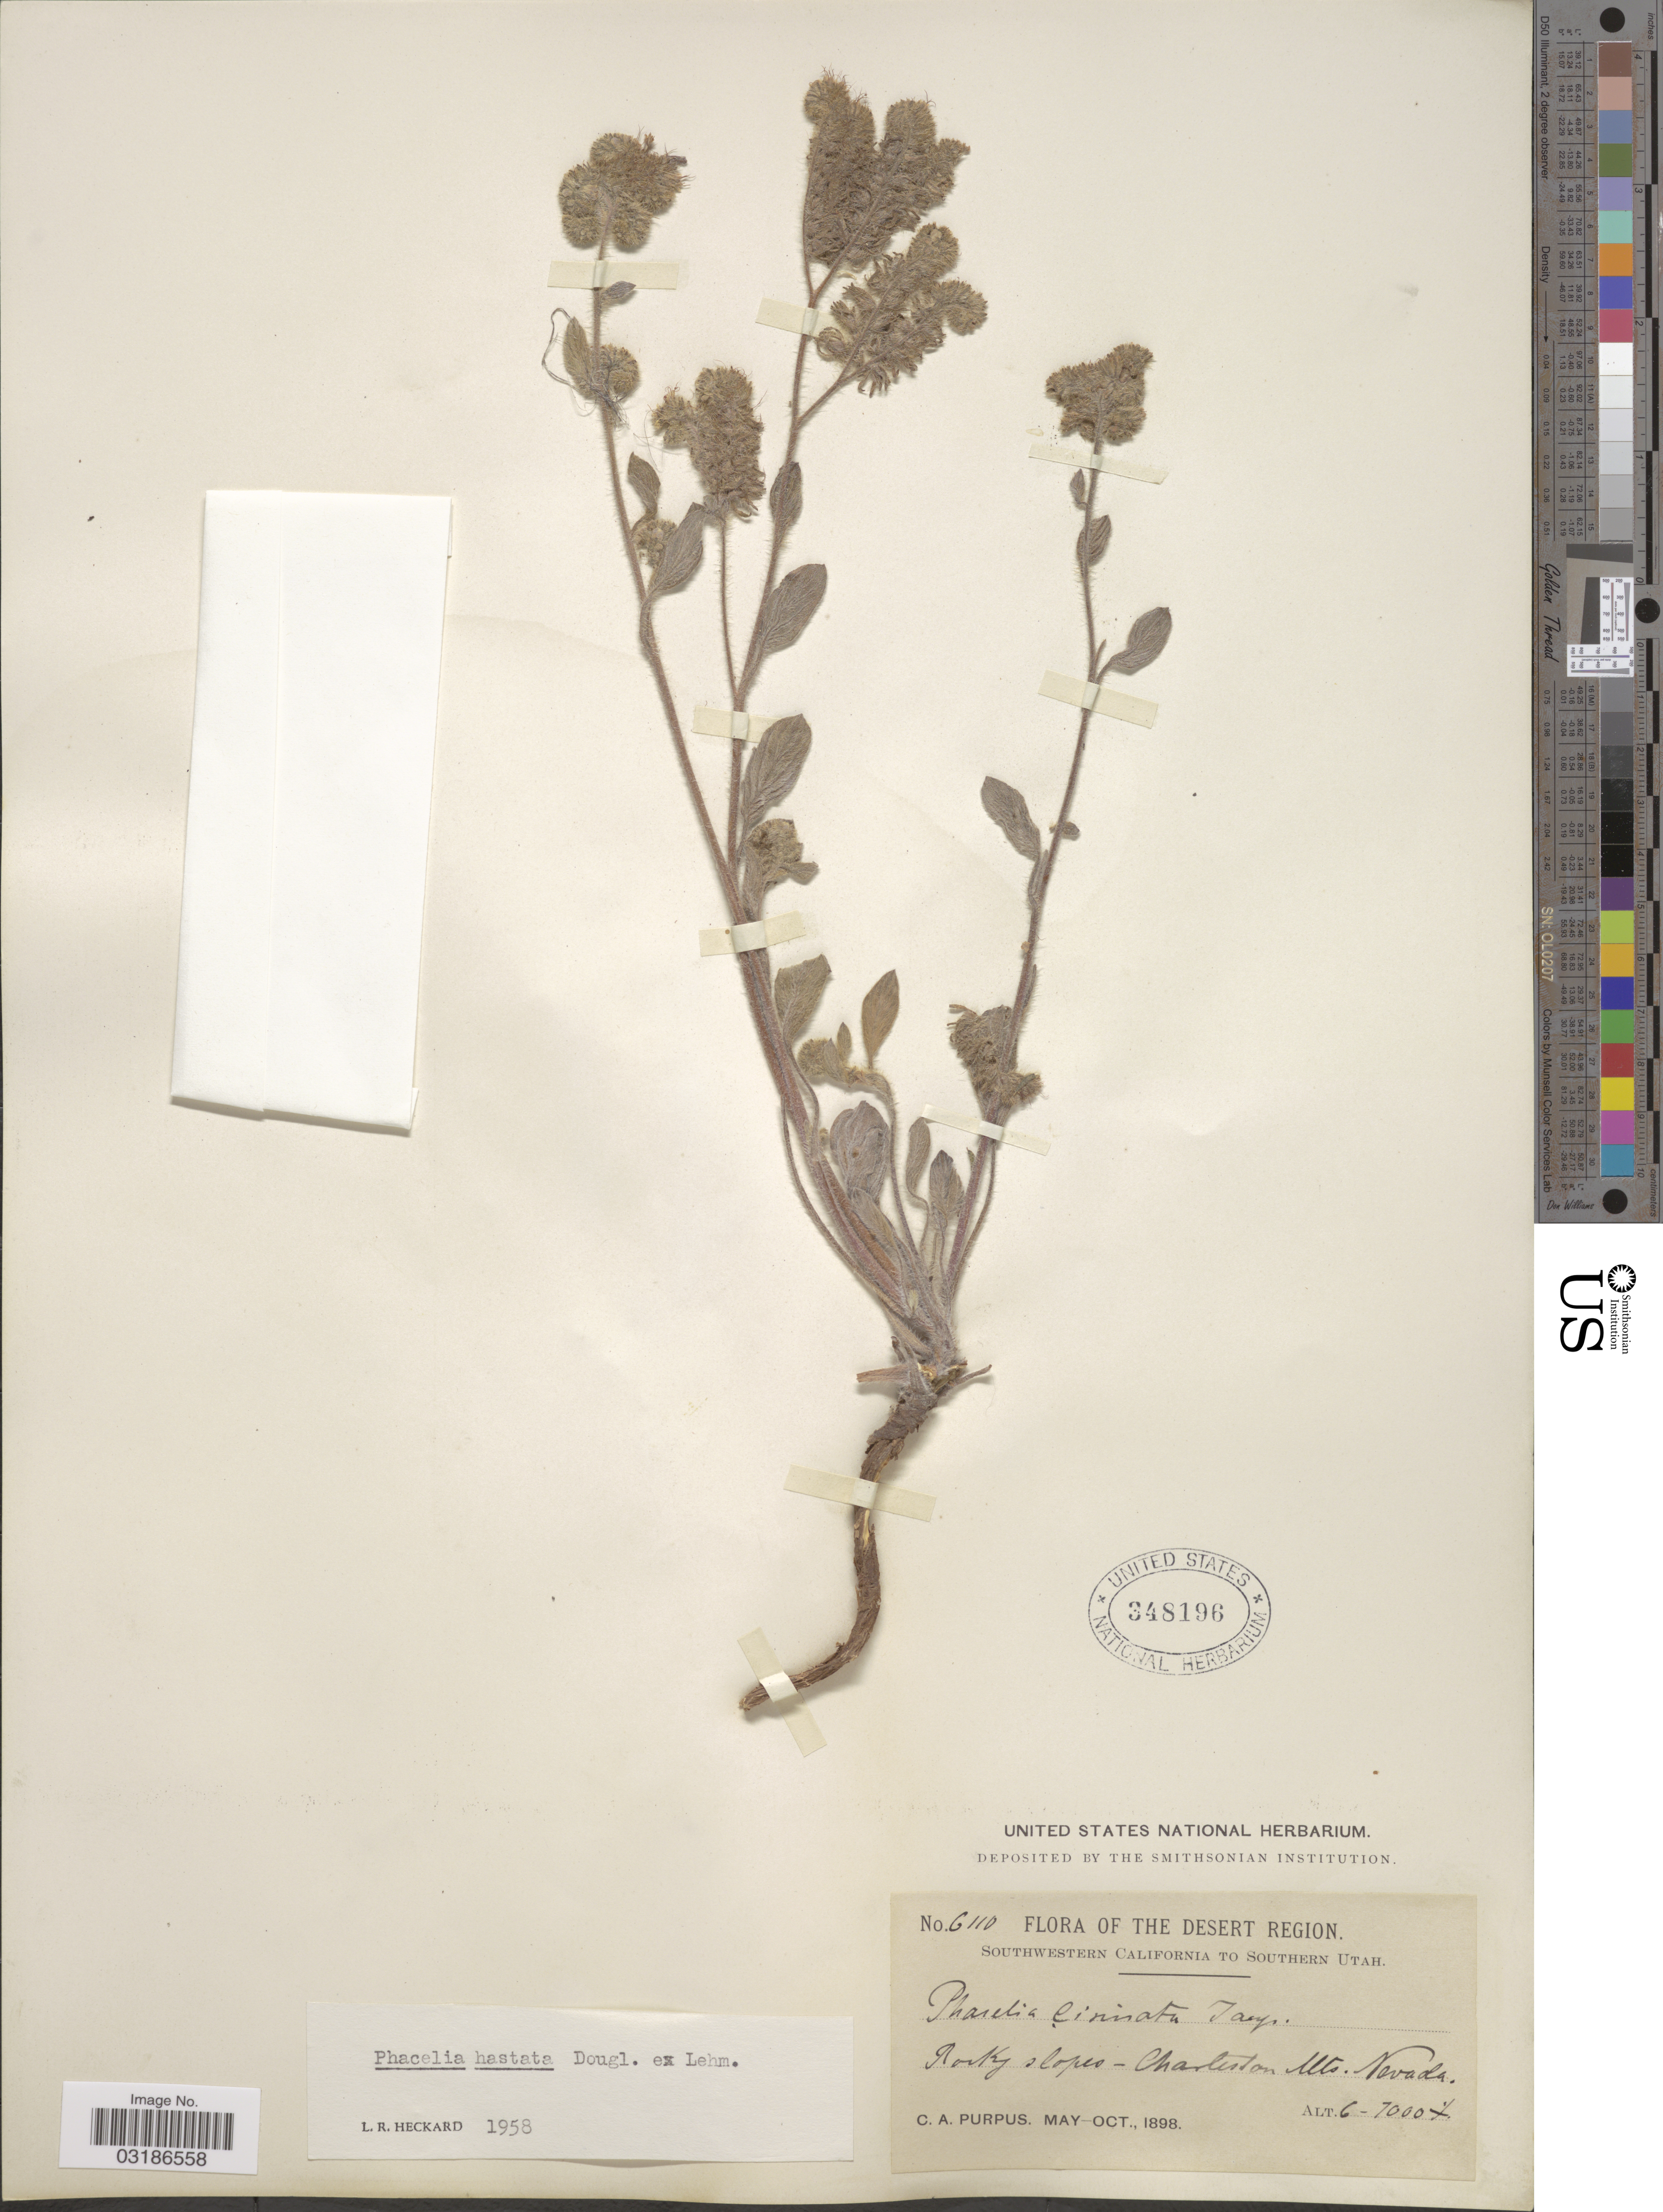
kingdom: Plantae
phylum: Tracheophyta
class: Magnoliopsida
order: Boraginales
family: Hydrophyllaceae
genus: Phacelia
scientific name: Phacelia hastata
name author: Douglas ex Lehm.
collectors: C. A. Purpus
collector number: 6110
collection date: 1898-05/1898-10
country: United States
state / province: Nevada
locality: Rocky slopes, Charleston Mts., Nevada.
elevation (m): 1829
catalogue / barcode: US 348196